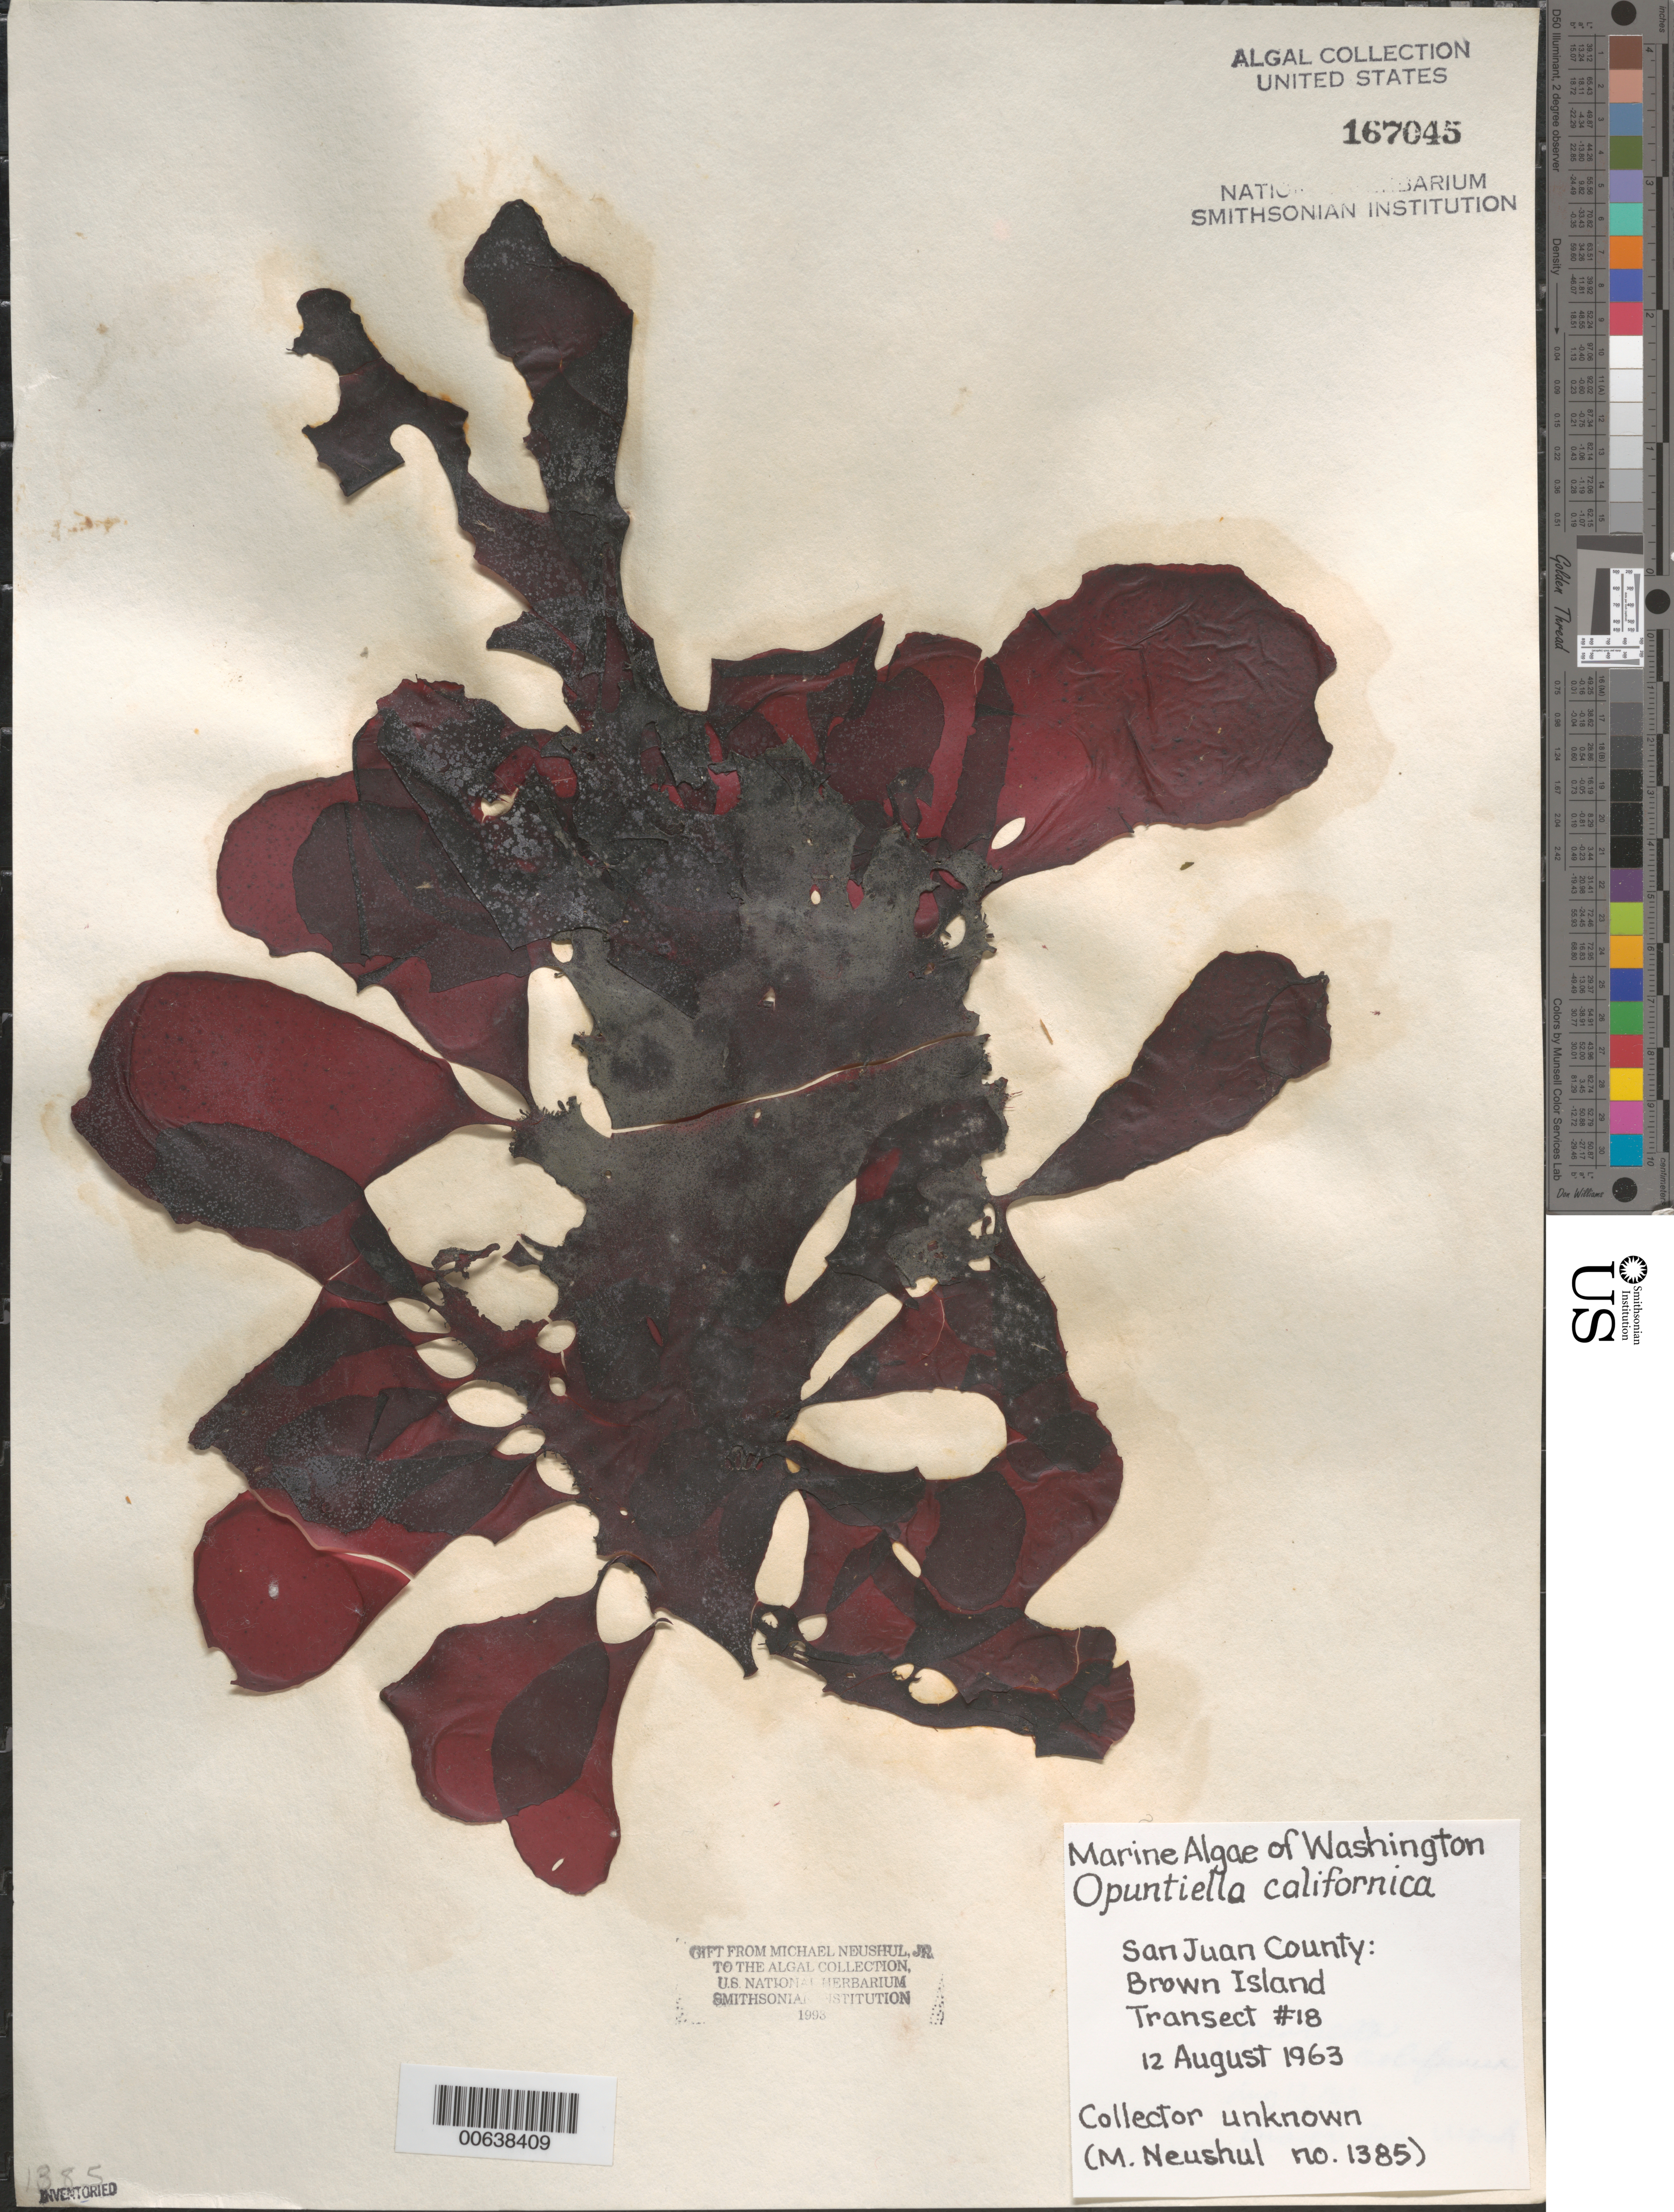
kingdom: Plantae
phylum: Rhodophyta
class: Florideophyceae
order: Gigartinales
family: Furcellariaceae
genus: Opuntiella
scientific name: Opuntiella californica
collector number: Neushul 1385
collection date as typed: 12 Aug 1963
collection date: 1963-08-12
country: United States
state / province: Washington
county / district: San Juan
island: Brown Island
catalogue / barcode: US 167045